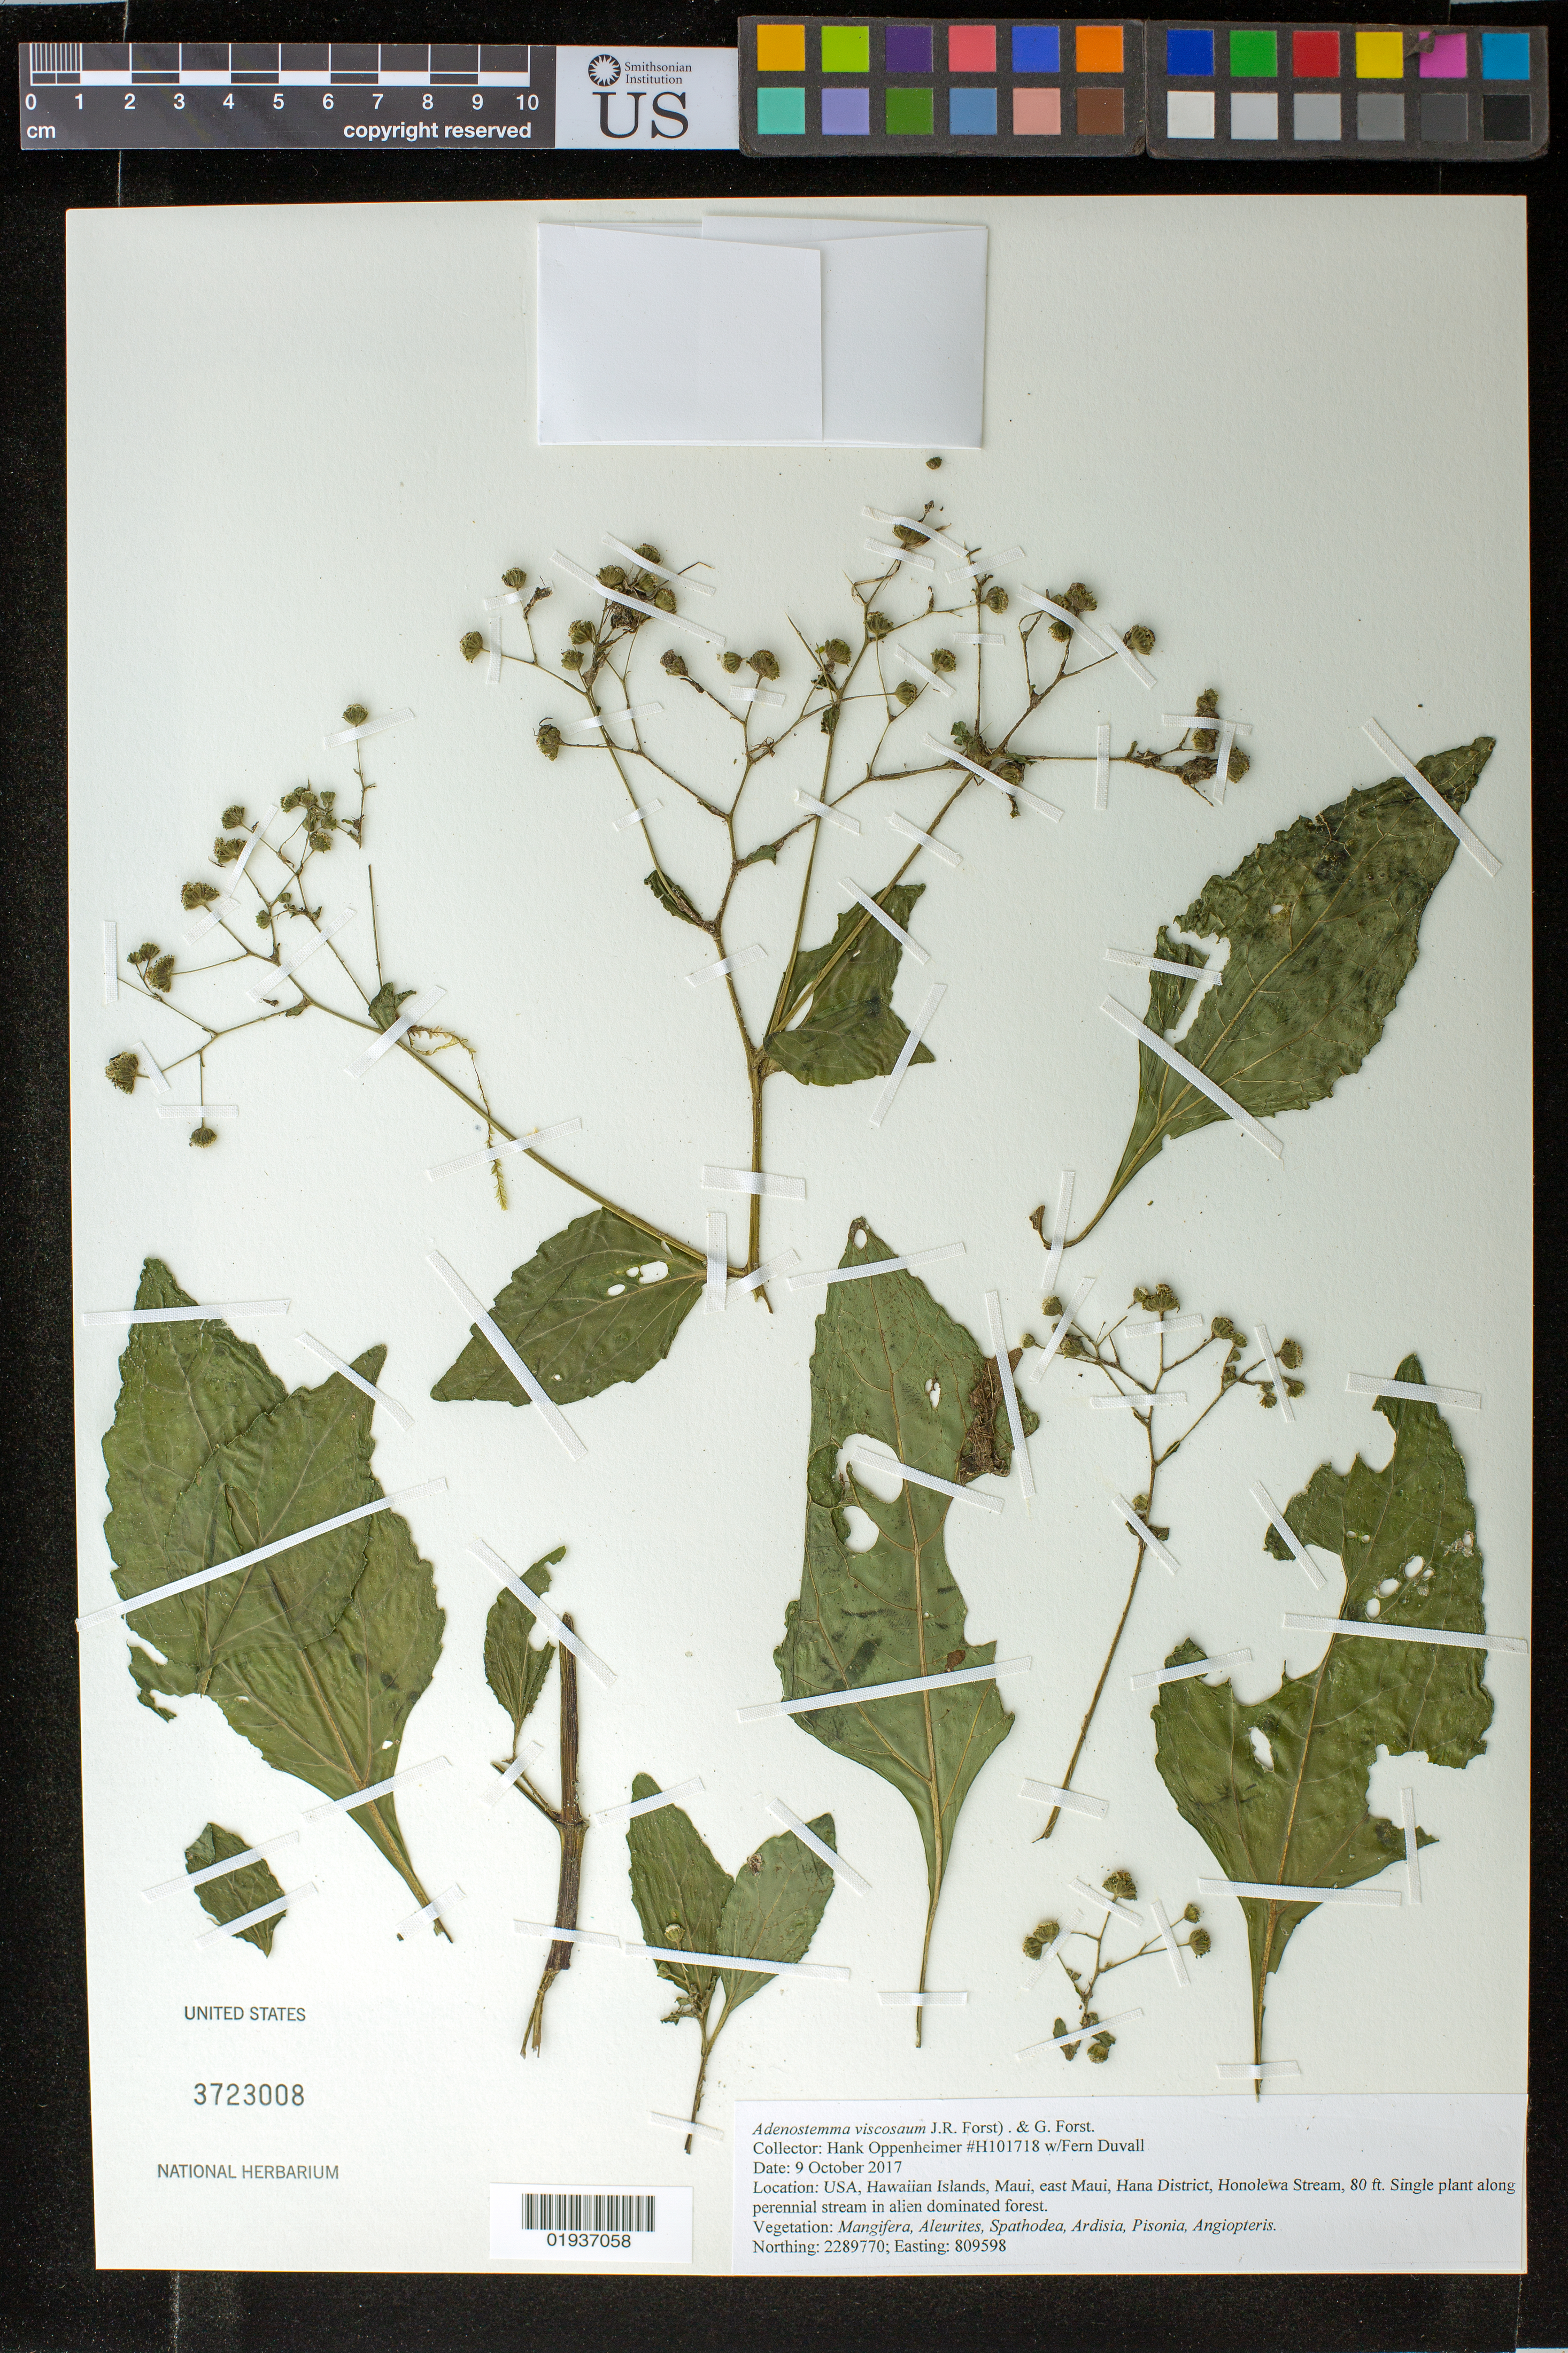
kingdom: Plantae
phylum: Tracheophyta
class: Magnoliopsida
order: Asterales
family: Asteraceae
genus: Adenostemma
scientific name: Adenostemma viscosum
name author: J.R. Forst. & G. Forst.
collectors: H. L. Oppenheimer & F. Duvall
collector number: H101718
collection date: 2017-10-09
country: United States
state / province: Hawaii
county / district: Maui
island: Maui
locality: East Maui, Hana District, Honolewa Stream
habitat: Alien dominated forest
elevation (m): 24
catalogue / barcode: US 3723008